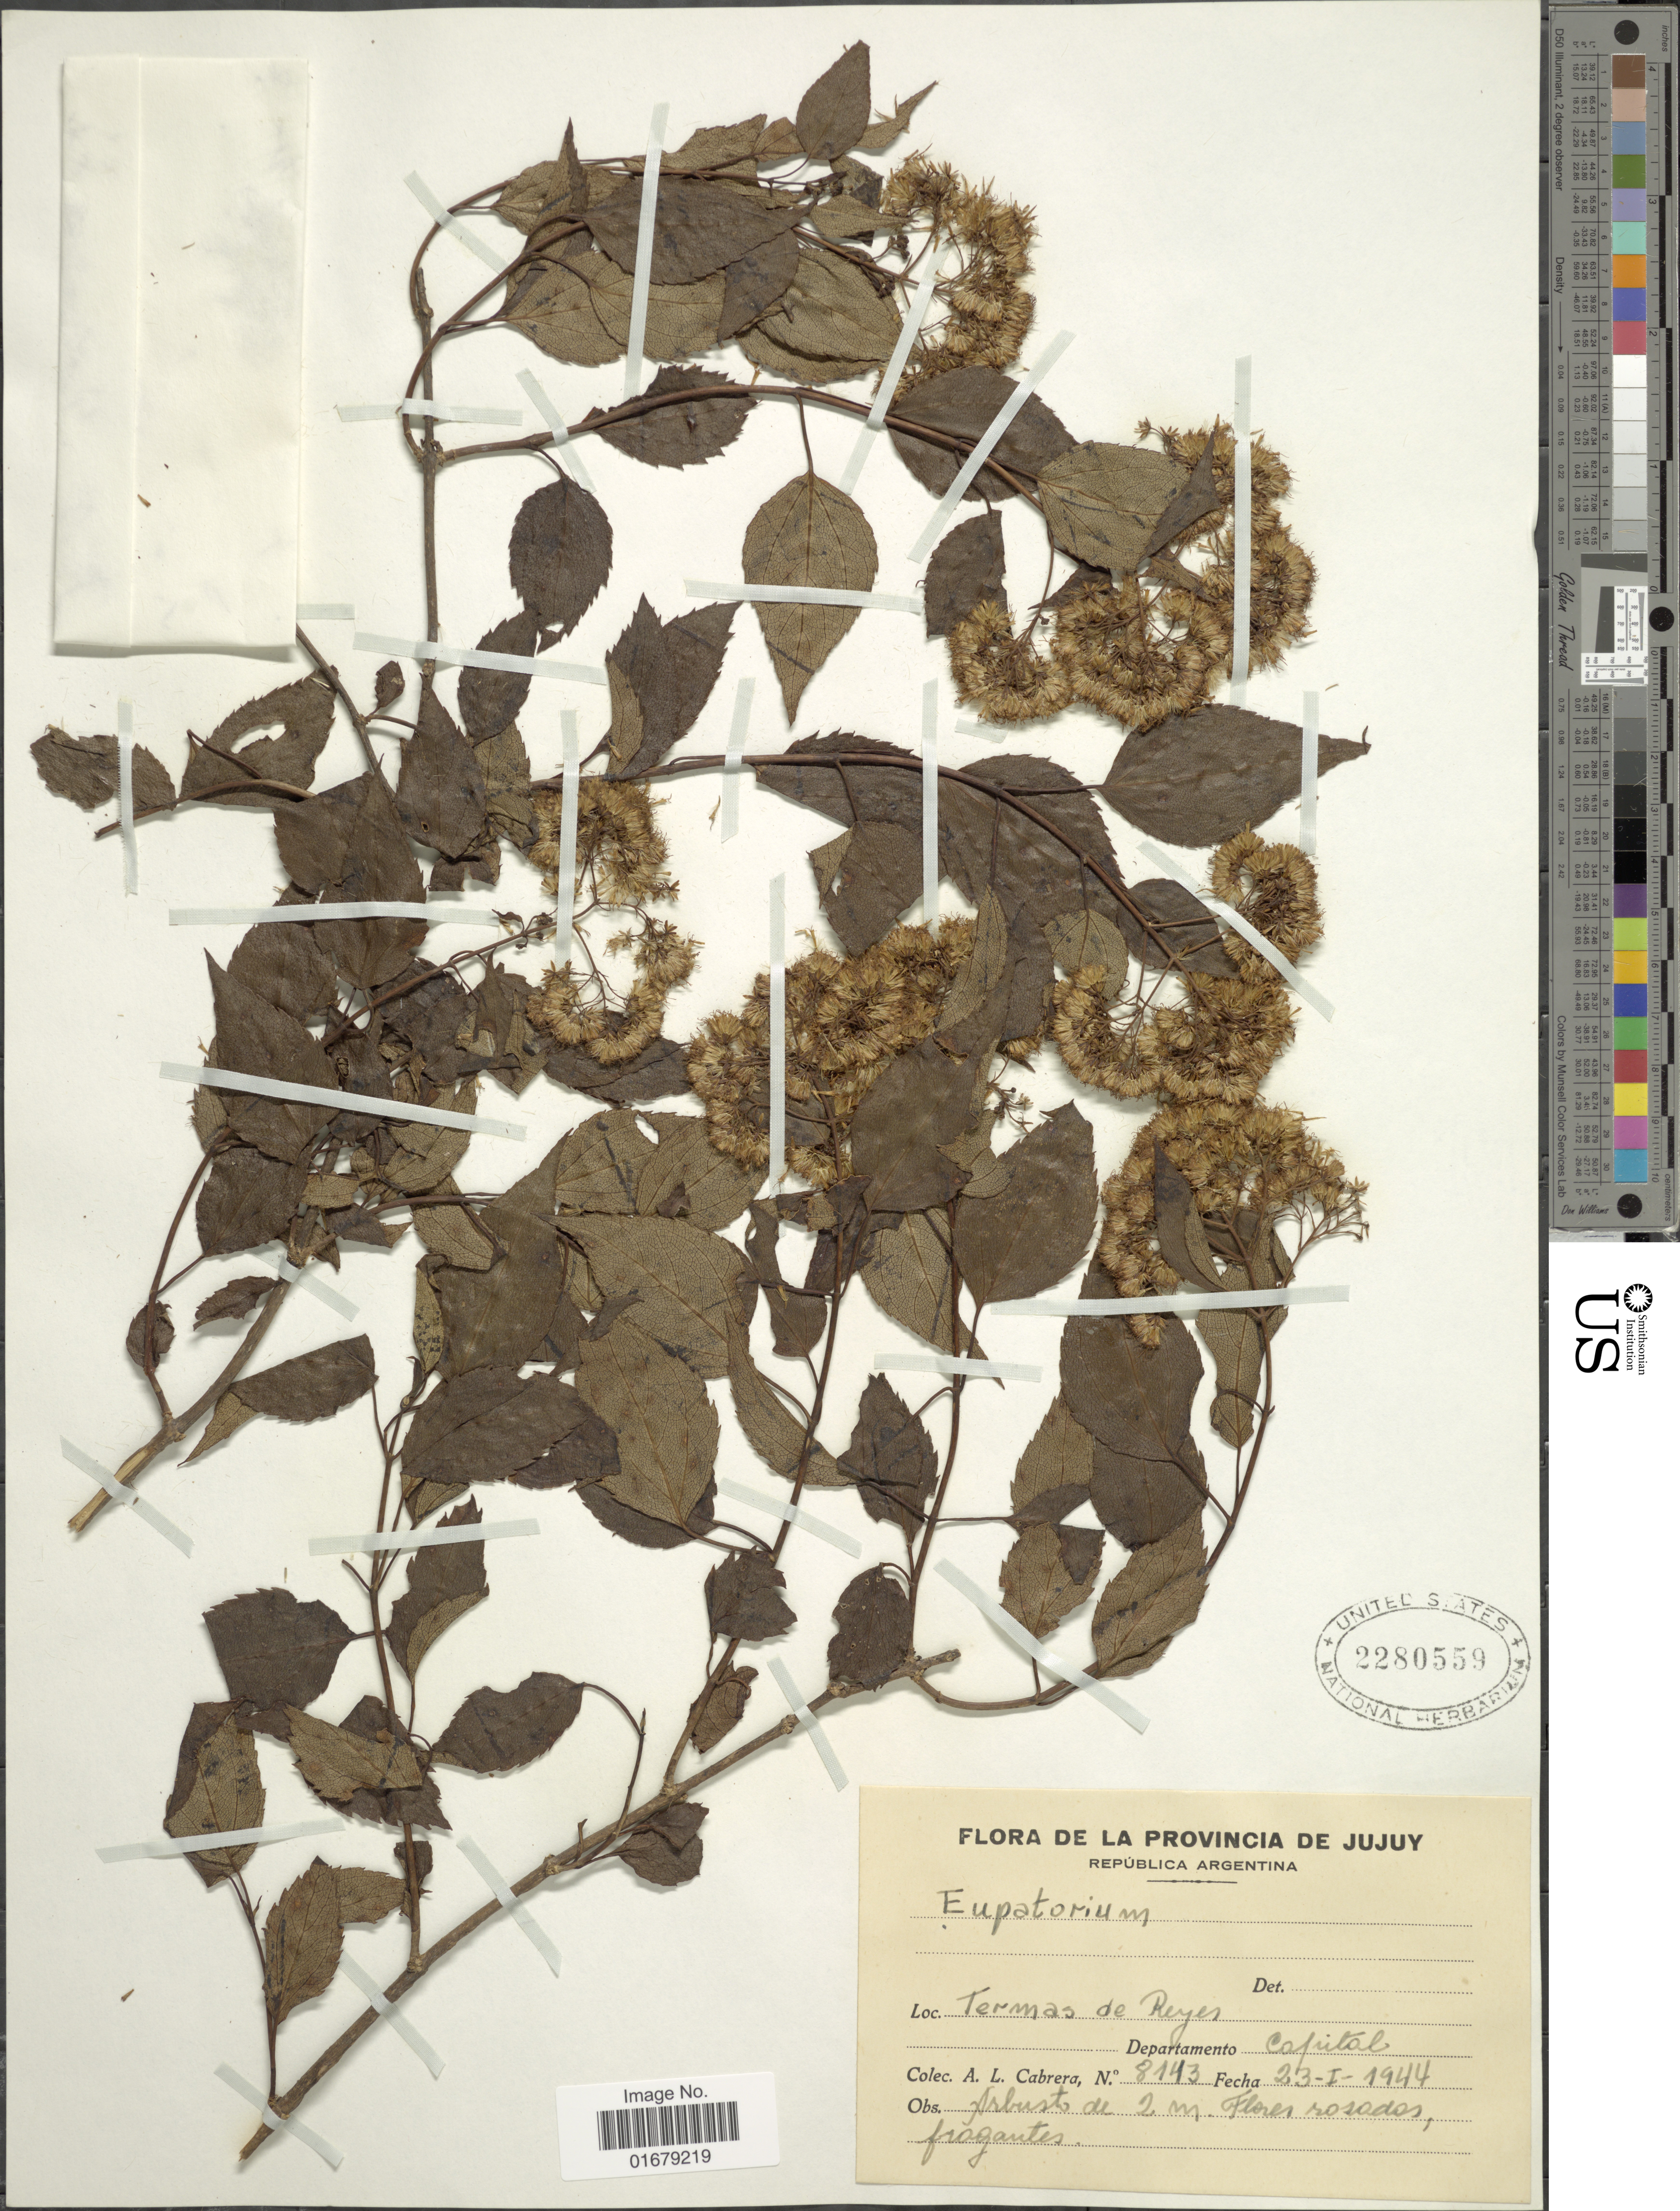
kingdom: Plantae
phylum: Tracheophyta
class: Magnoliopsida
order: Asterales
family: Asteraceae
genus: Kaunia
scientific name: Kaunia saltensis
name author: (Hieron.) R.M. King & H. Rob.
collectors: A. L. Cabrera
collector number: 8143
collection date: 1944-01-23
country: Argentina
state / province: Jujuy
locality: Provincia de Jujuy. Termas de Reyes. Departamento Capital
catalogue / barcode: US 2280559